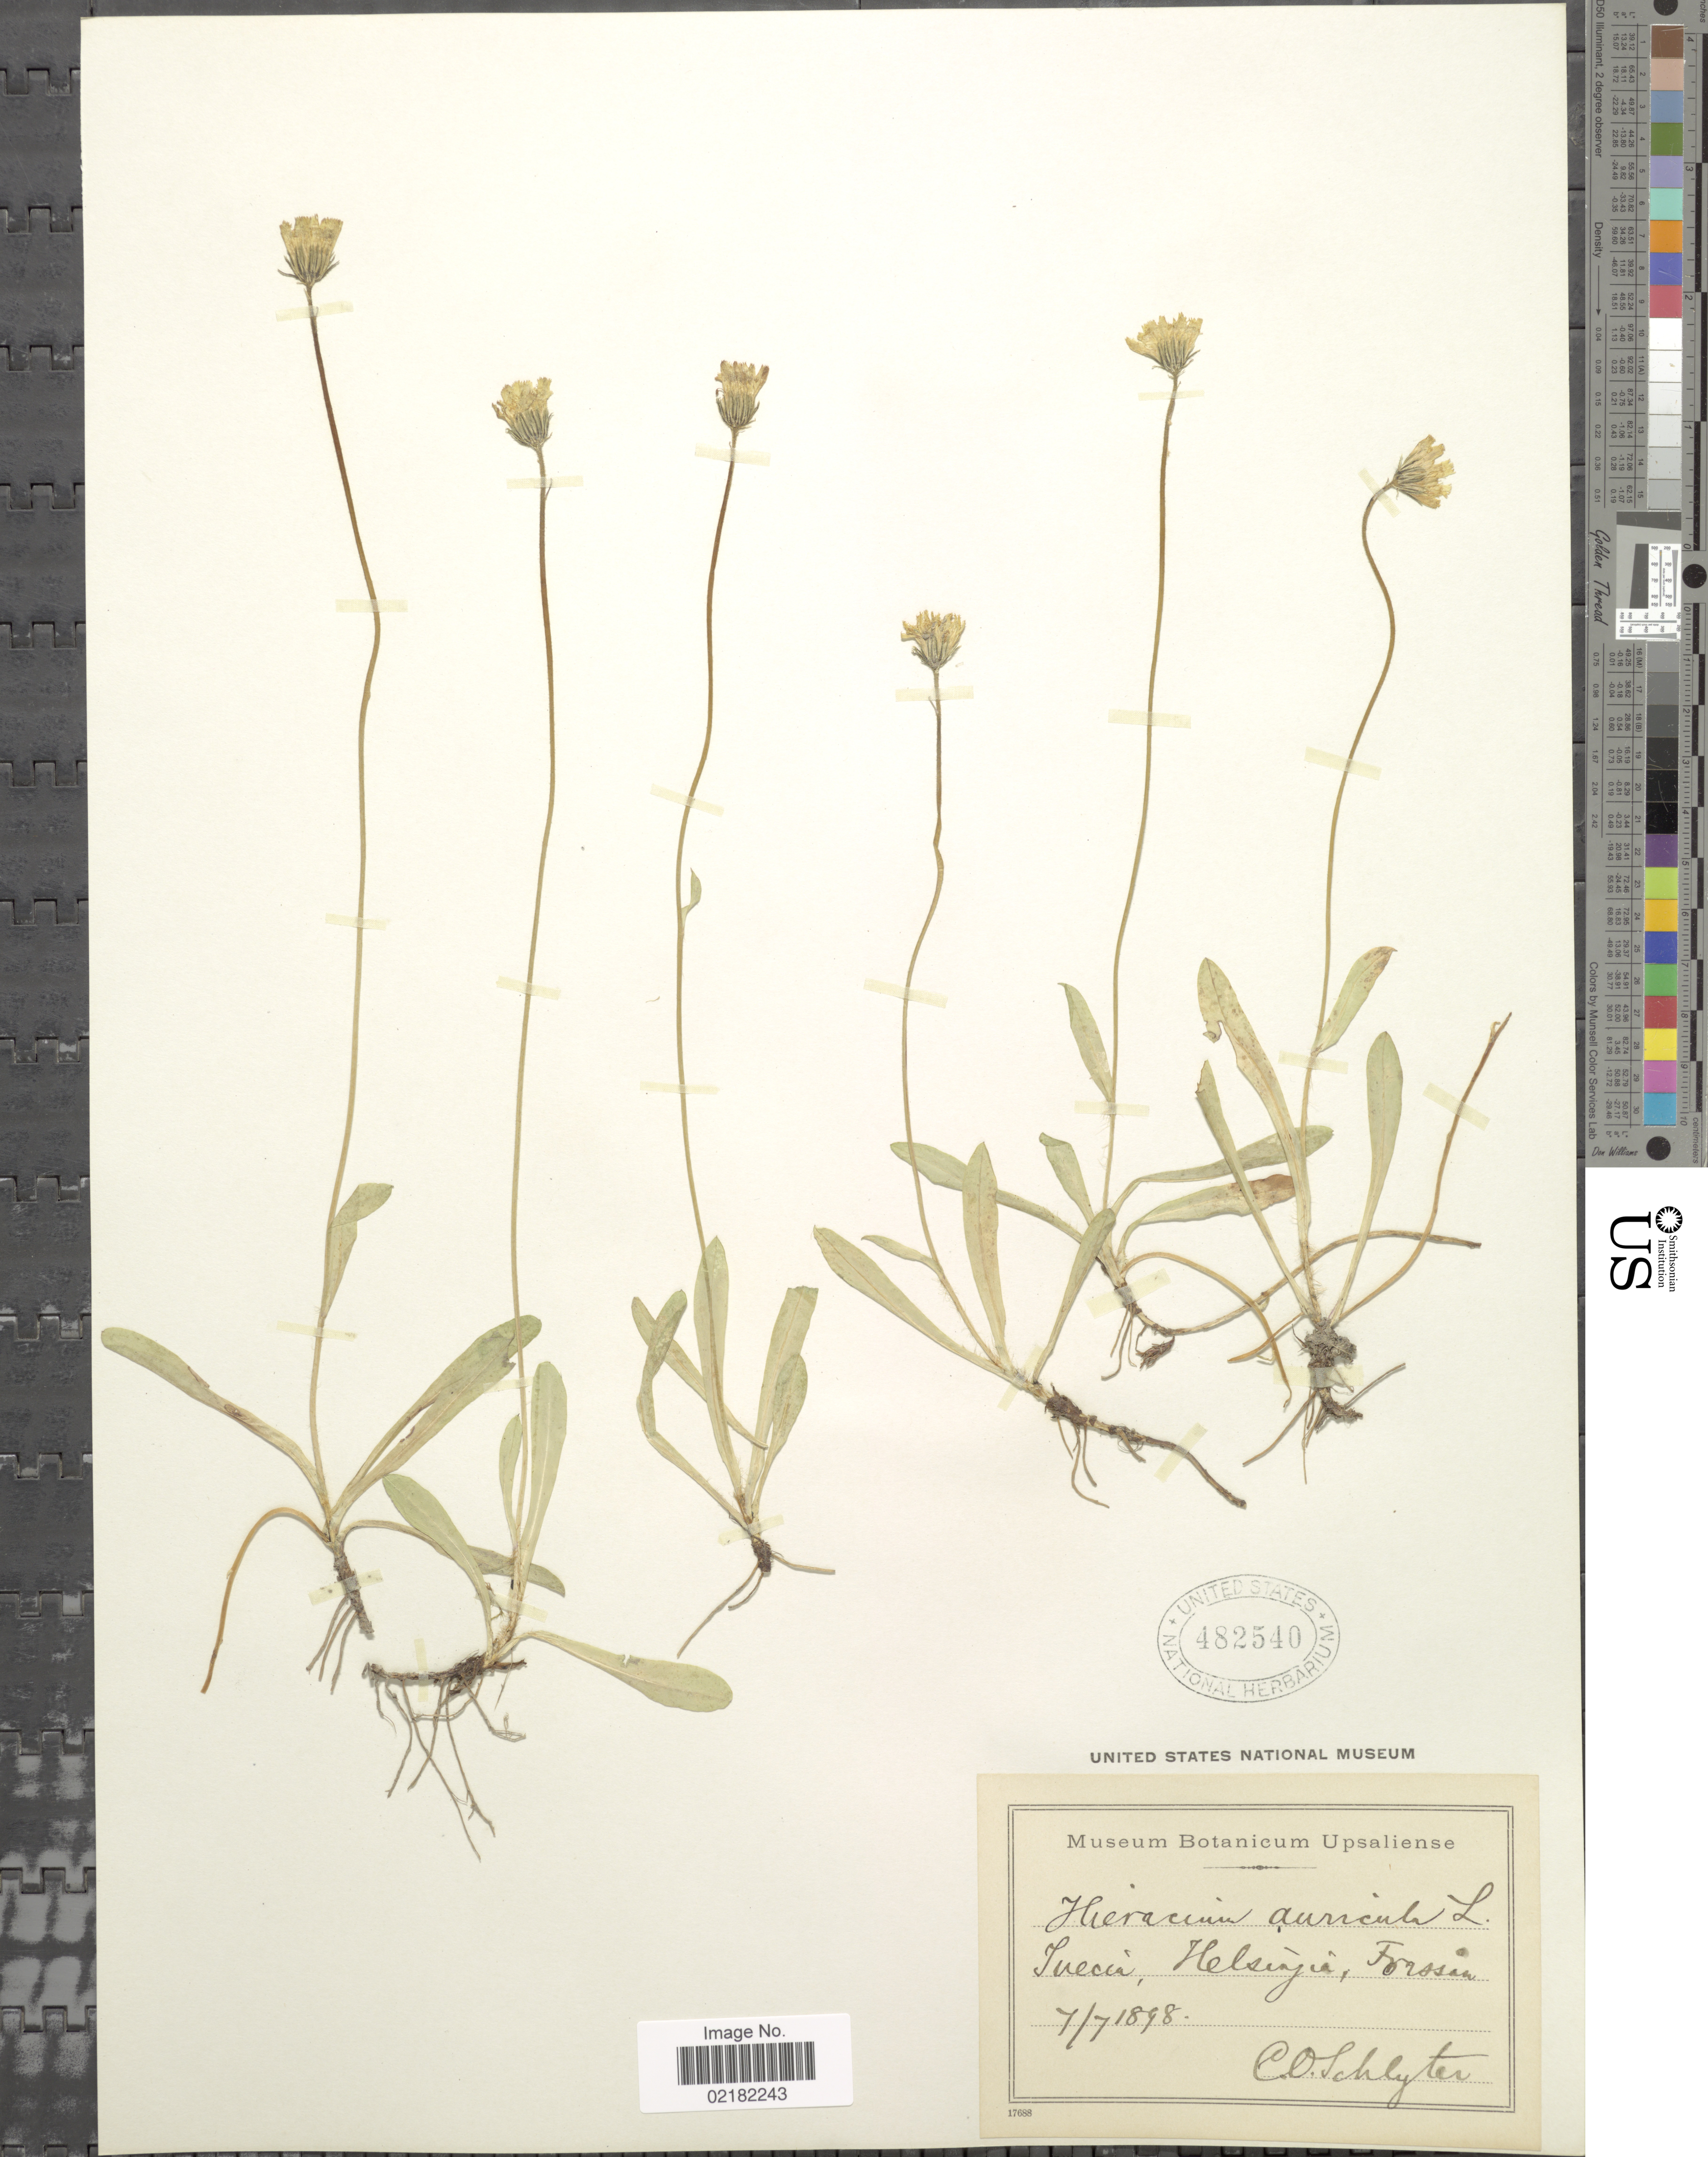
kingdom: Plantae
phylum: Tracheophyta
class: Magnoliopsida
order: Asterales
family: Asteraceae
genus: Hieracium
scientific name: Hieracium auricula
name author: L.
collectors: C. Schlyter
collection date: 1898-07-07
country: Sweden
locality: Suecia, Helsingia, Forssan.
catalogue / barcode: US 482540